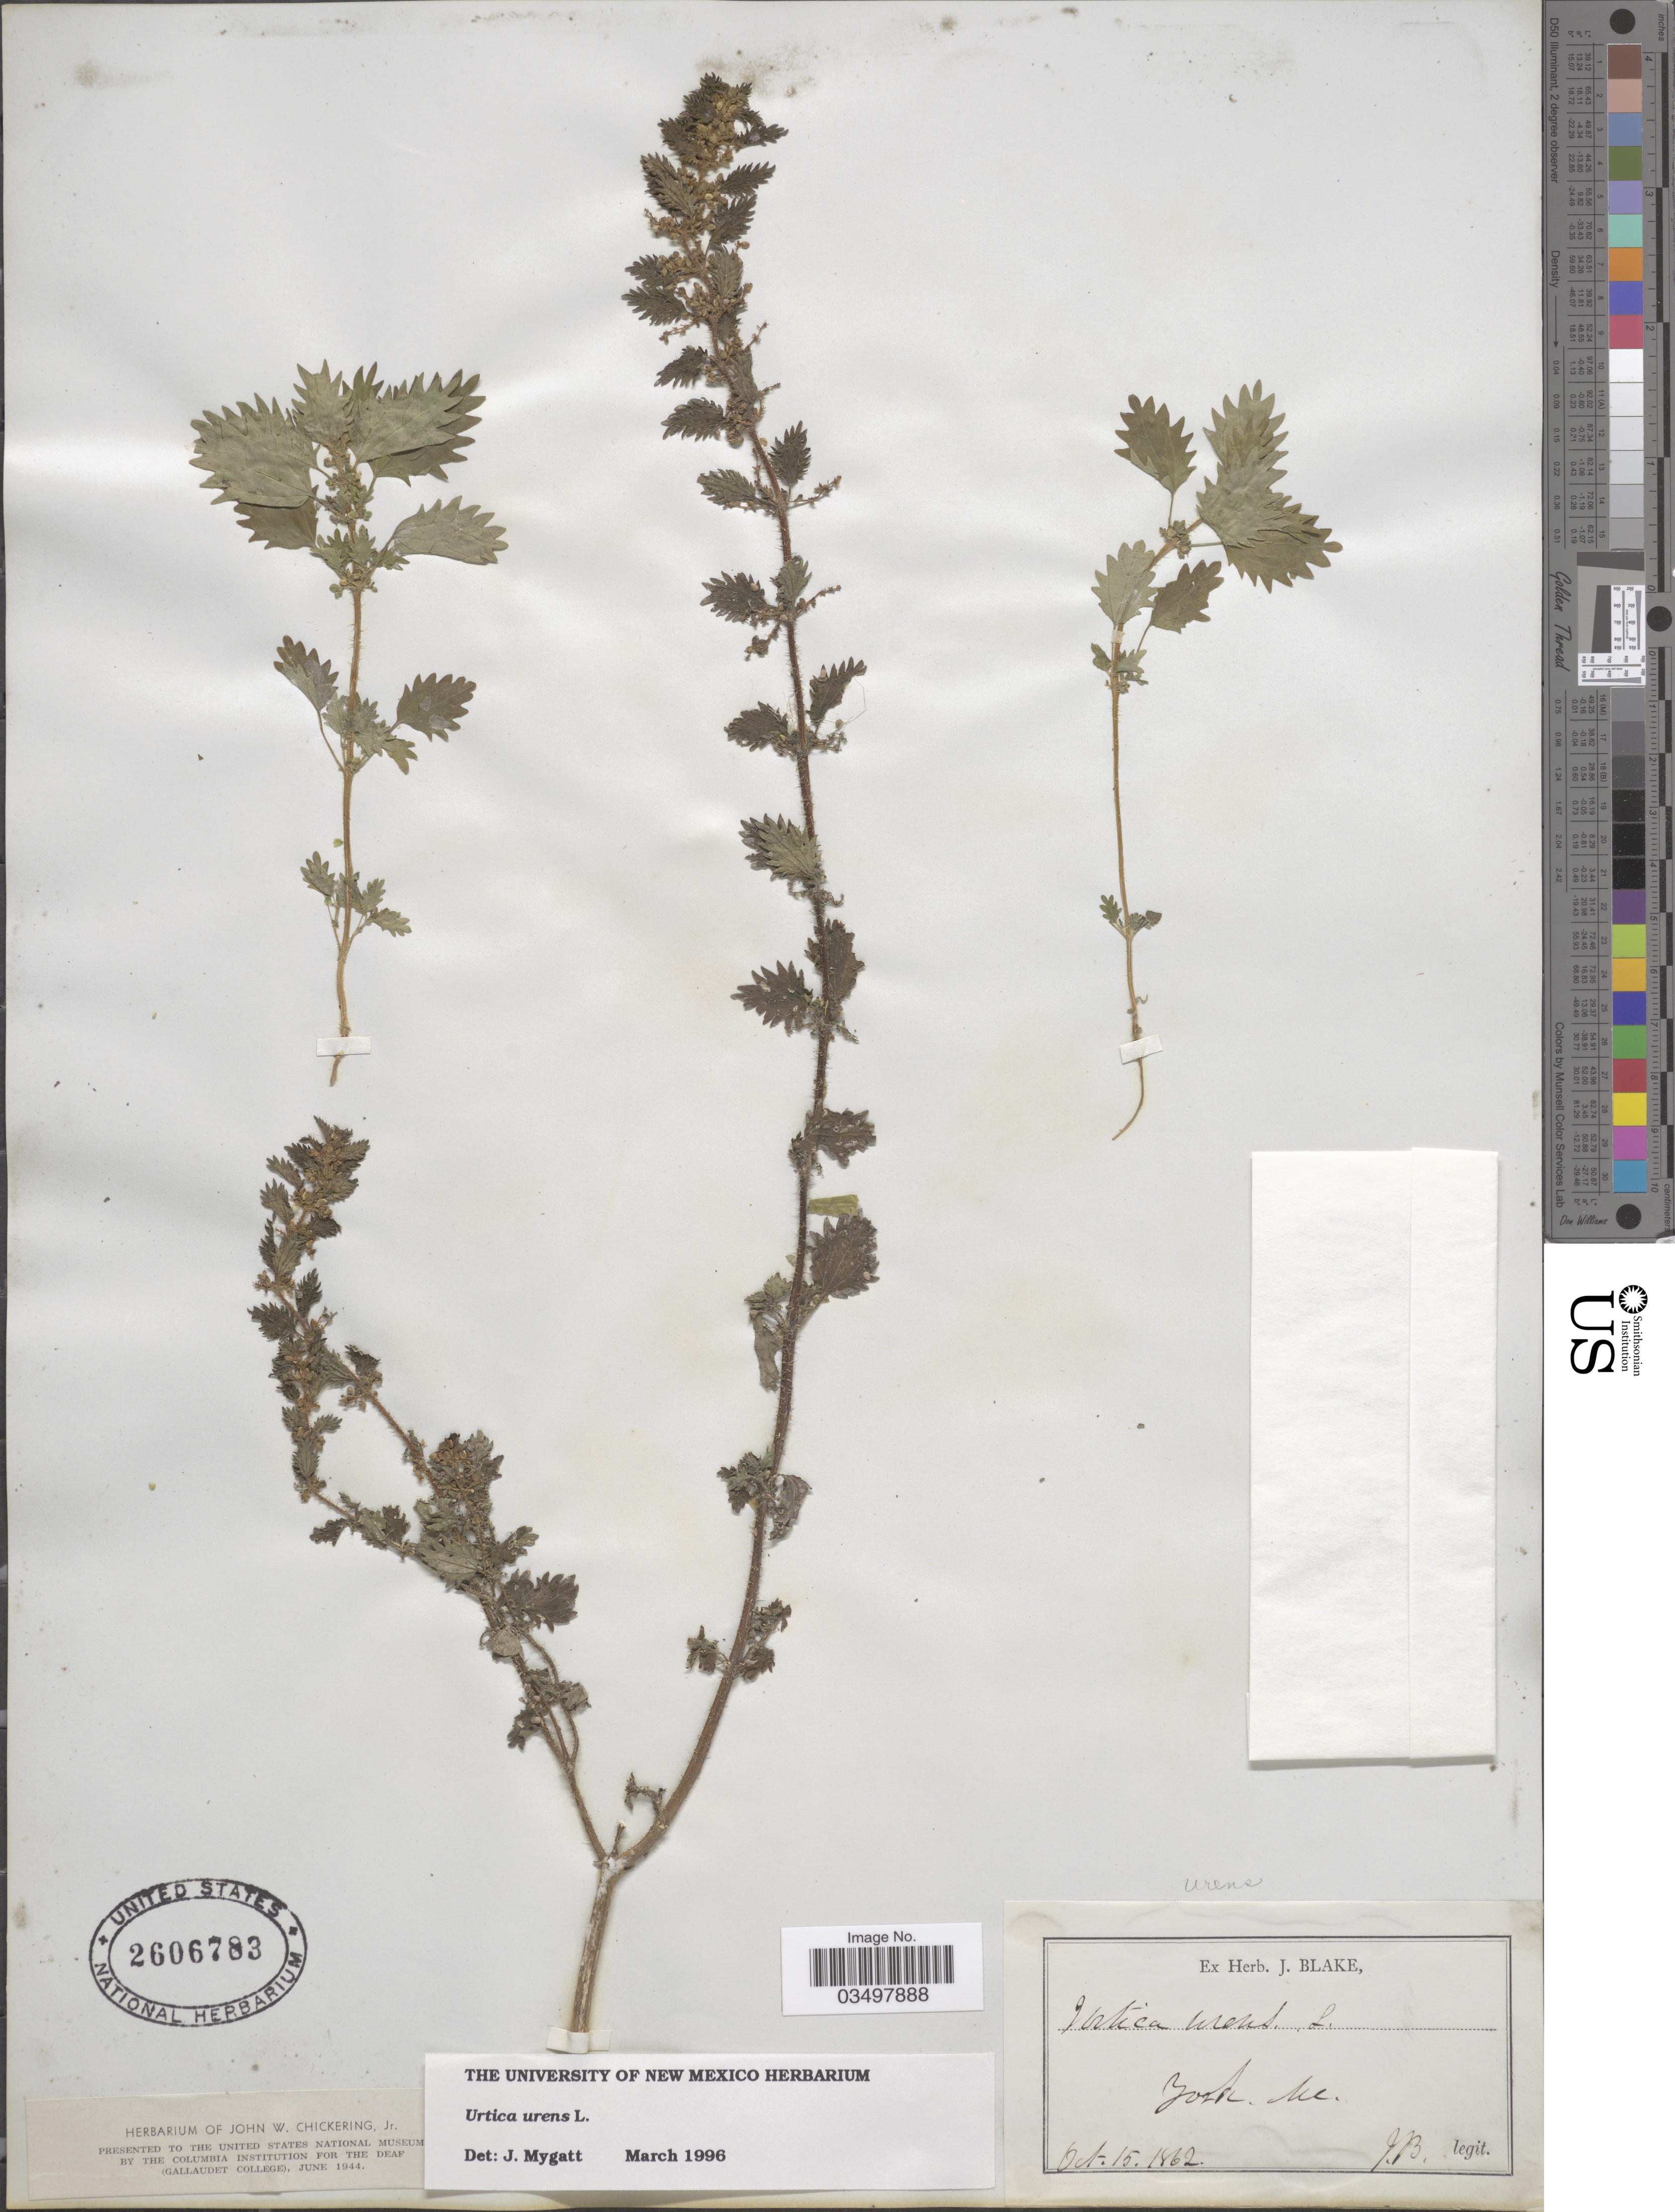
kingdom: Plantae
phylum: Tracheophyta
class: Magnoliopsida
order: Rosales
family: Urticaceae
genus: Urtica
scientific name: Urtica urens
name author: L.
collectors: J. Blake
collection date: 1862-10-15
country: United States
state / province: Maine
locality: York, ME.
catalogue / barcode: US 2606783